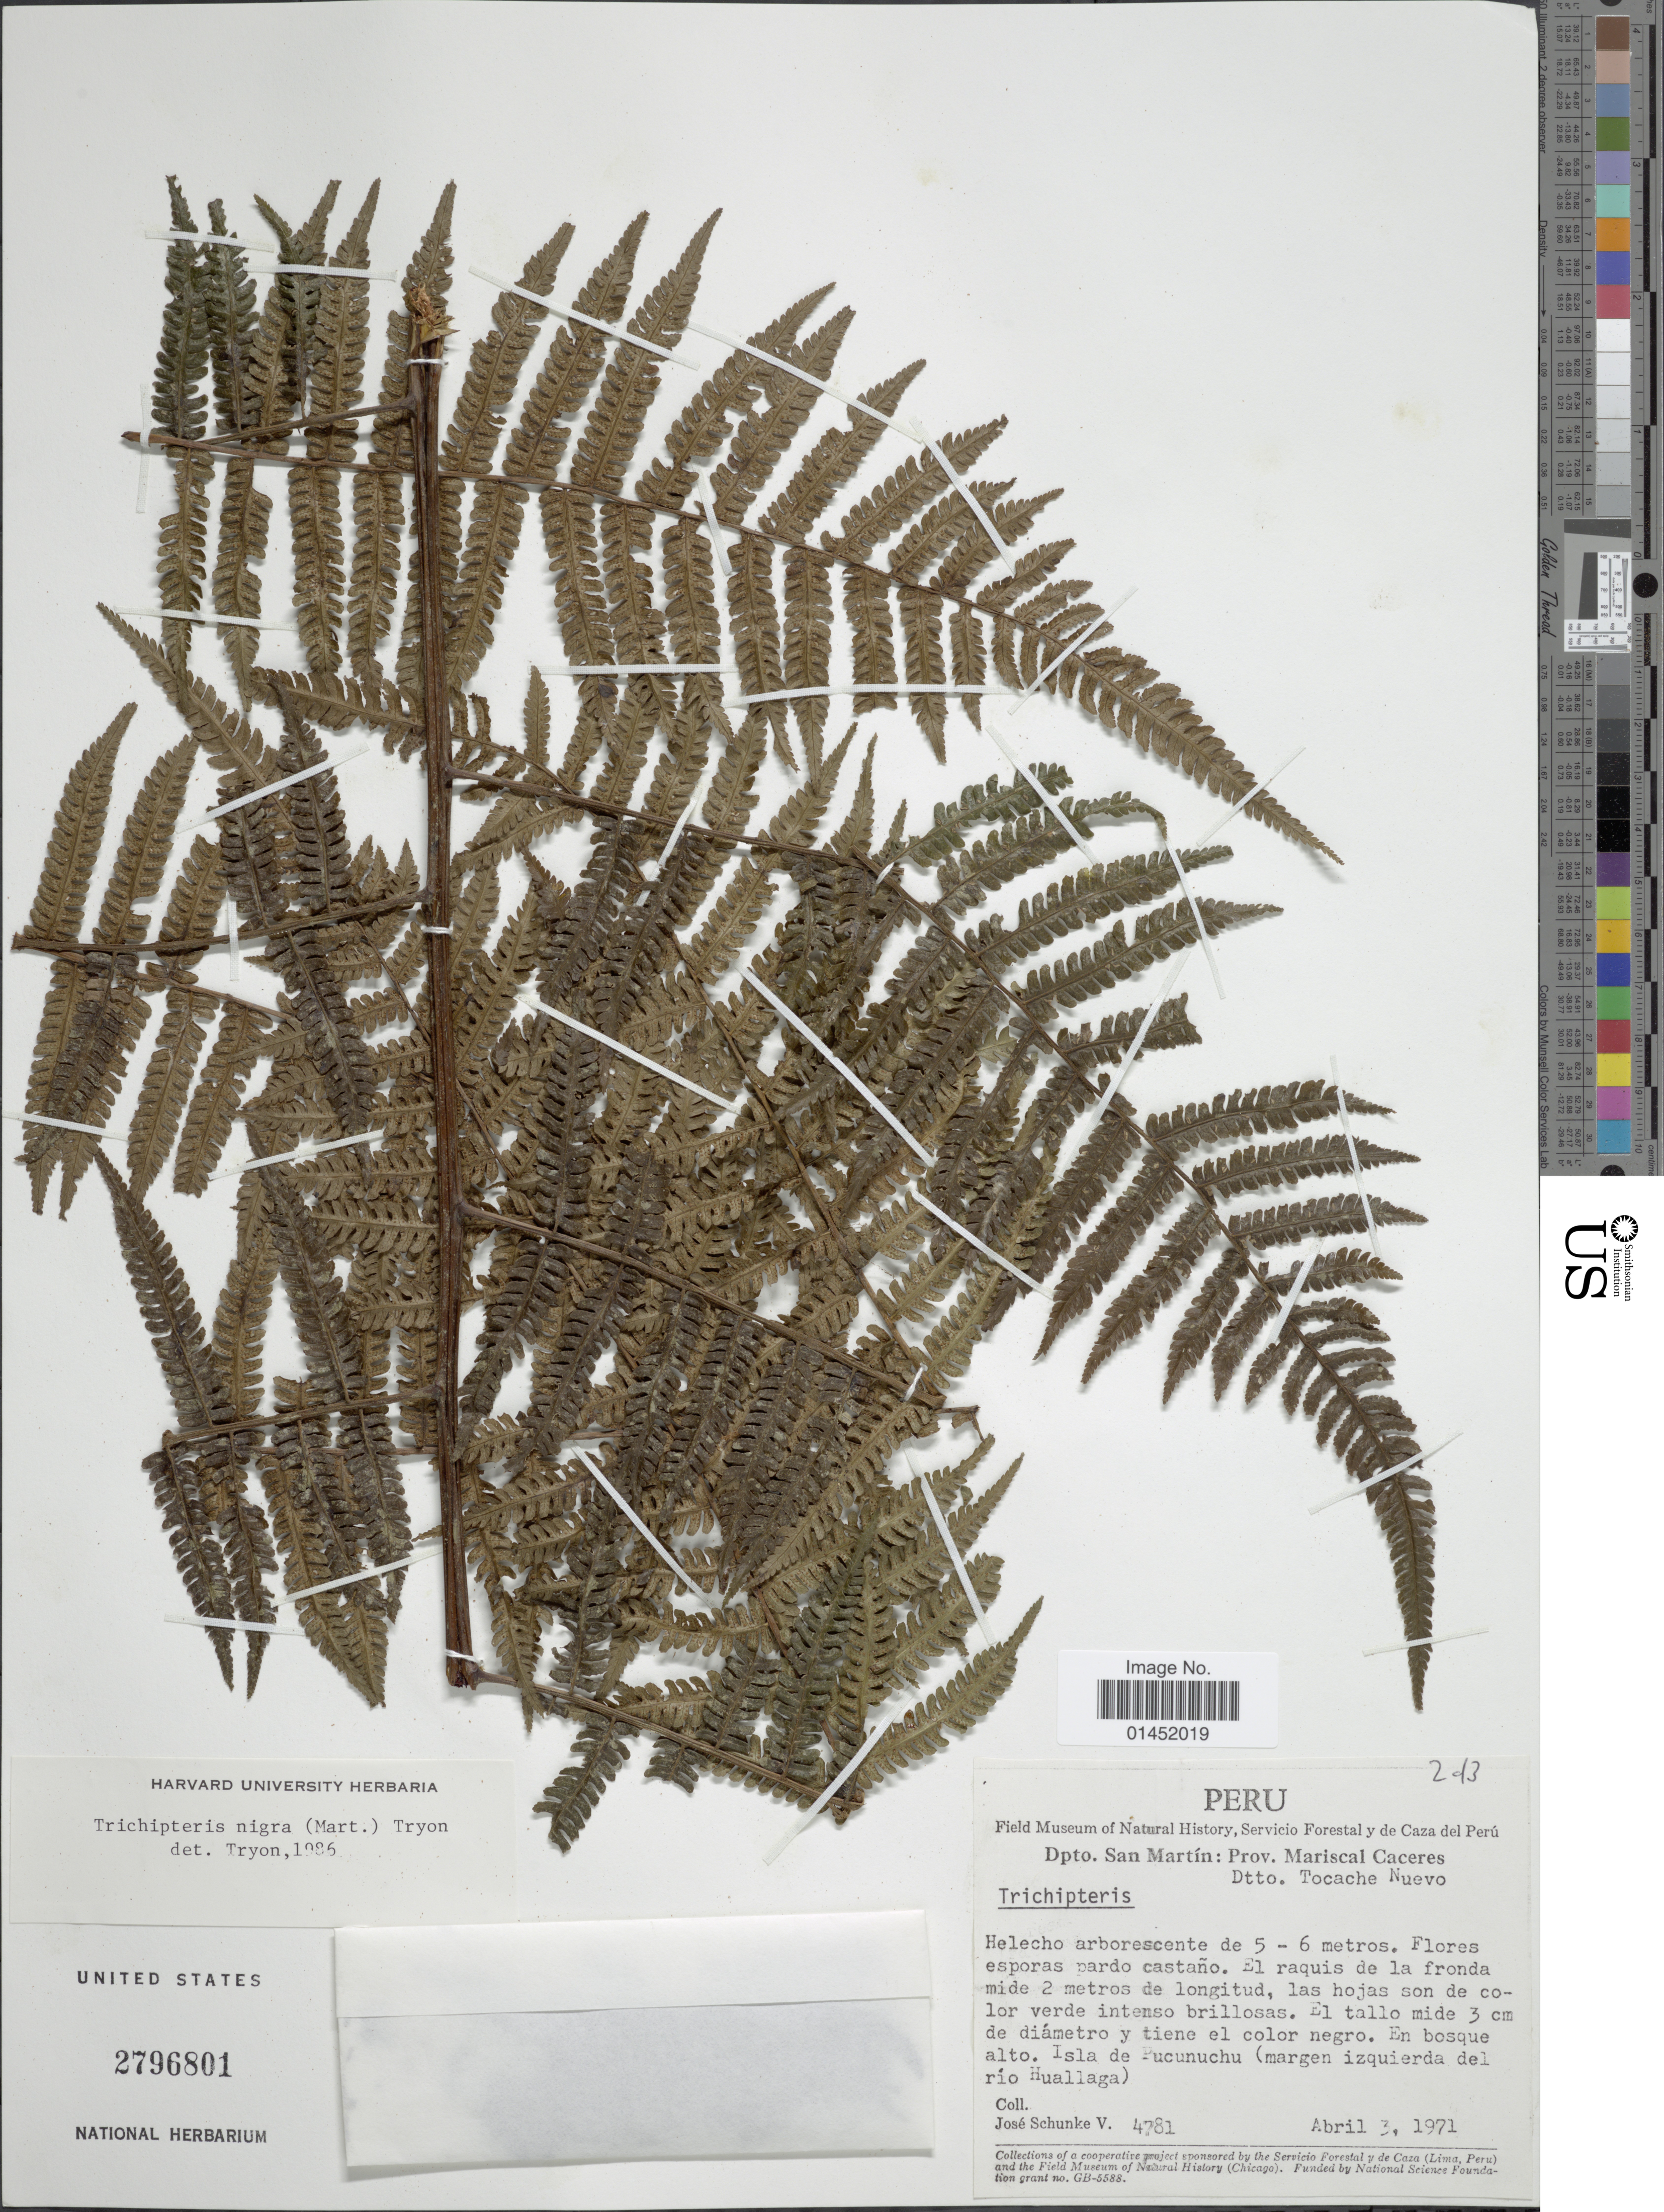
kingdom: Plantae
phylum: Tracheophyta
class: Polypodiopsida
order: Cyatheales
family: Cyatheaceae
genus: Cyathea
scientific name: Cyathea lasiosora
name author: (Mett. ex Kuhn) Domin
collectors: J. Schunke Vigo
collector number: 4781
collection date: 1971-04-03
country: Peru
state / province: San Martín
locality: Dto San Martín: prov. Mariscal Caceres Dtto Tocache Nuevo. Isla de Pucunuchu (margen izquierda del rio Huallaga)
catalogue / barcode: US 2796801